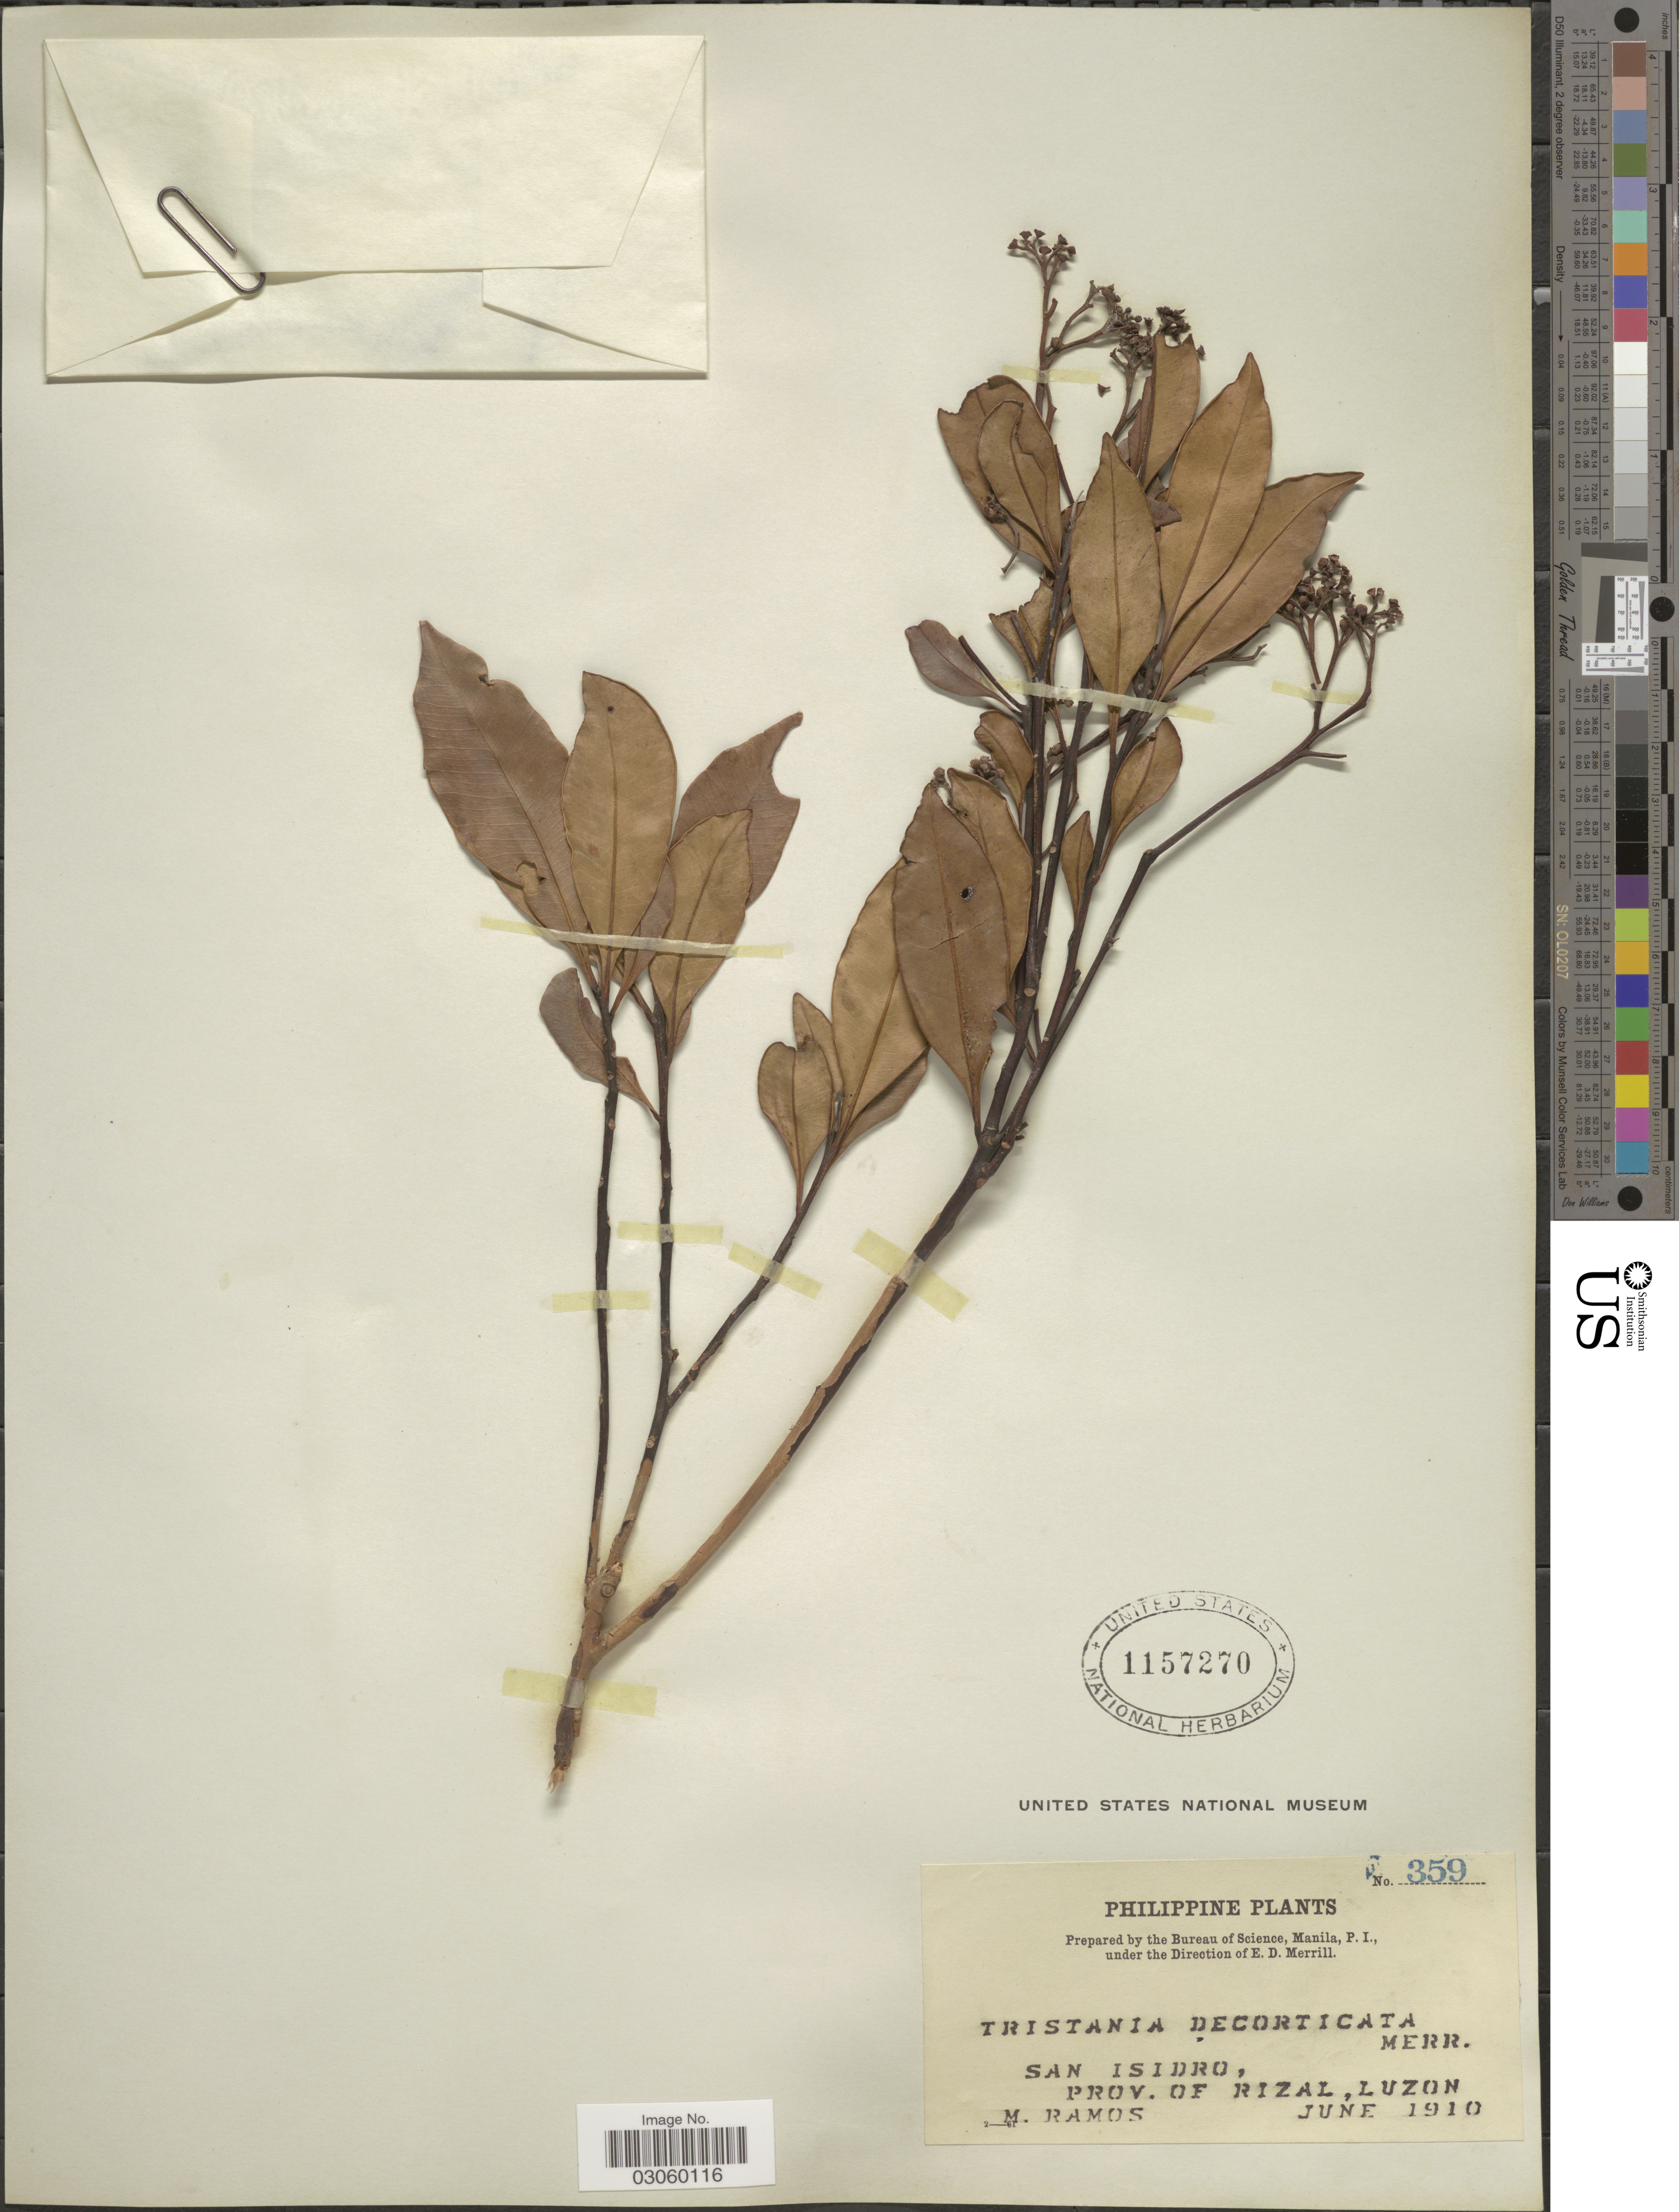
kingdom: Plantae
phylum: Tracheophyta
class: Magnoliopsida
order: Myrtales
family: Myrtaceae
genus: Tristaniopsis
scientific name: Tristaniopsis decorticata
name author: (Merr.) P.G. Wilson & J. T. Waterh.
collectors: M. Ramos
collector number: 359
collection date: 1910-06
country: Philippines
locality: San Isidro, Prov. of Rizal, Luzon.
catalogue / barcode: US 1157270